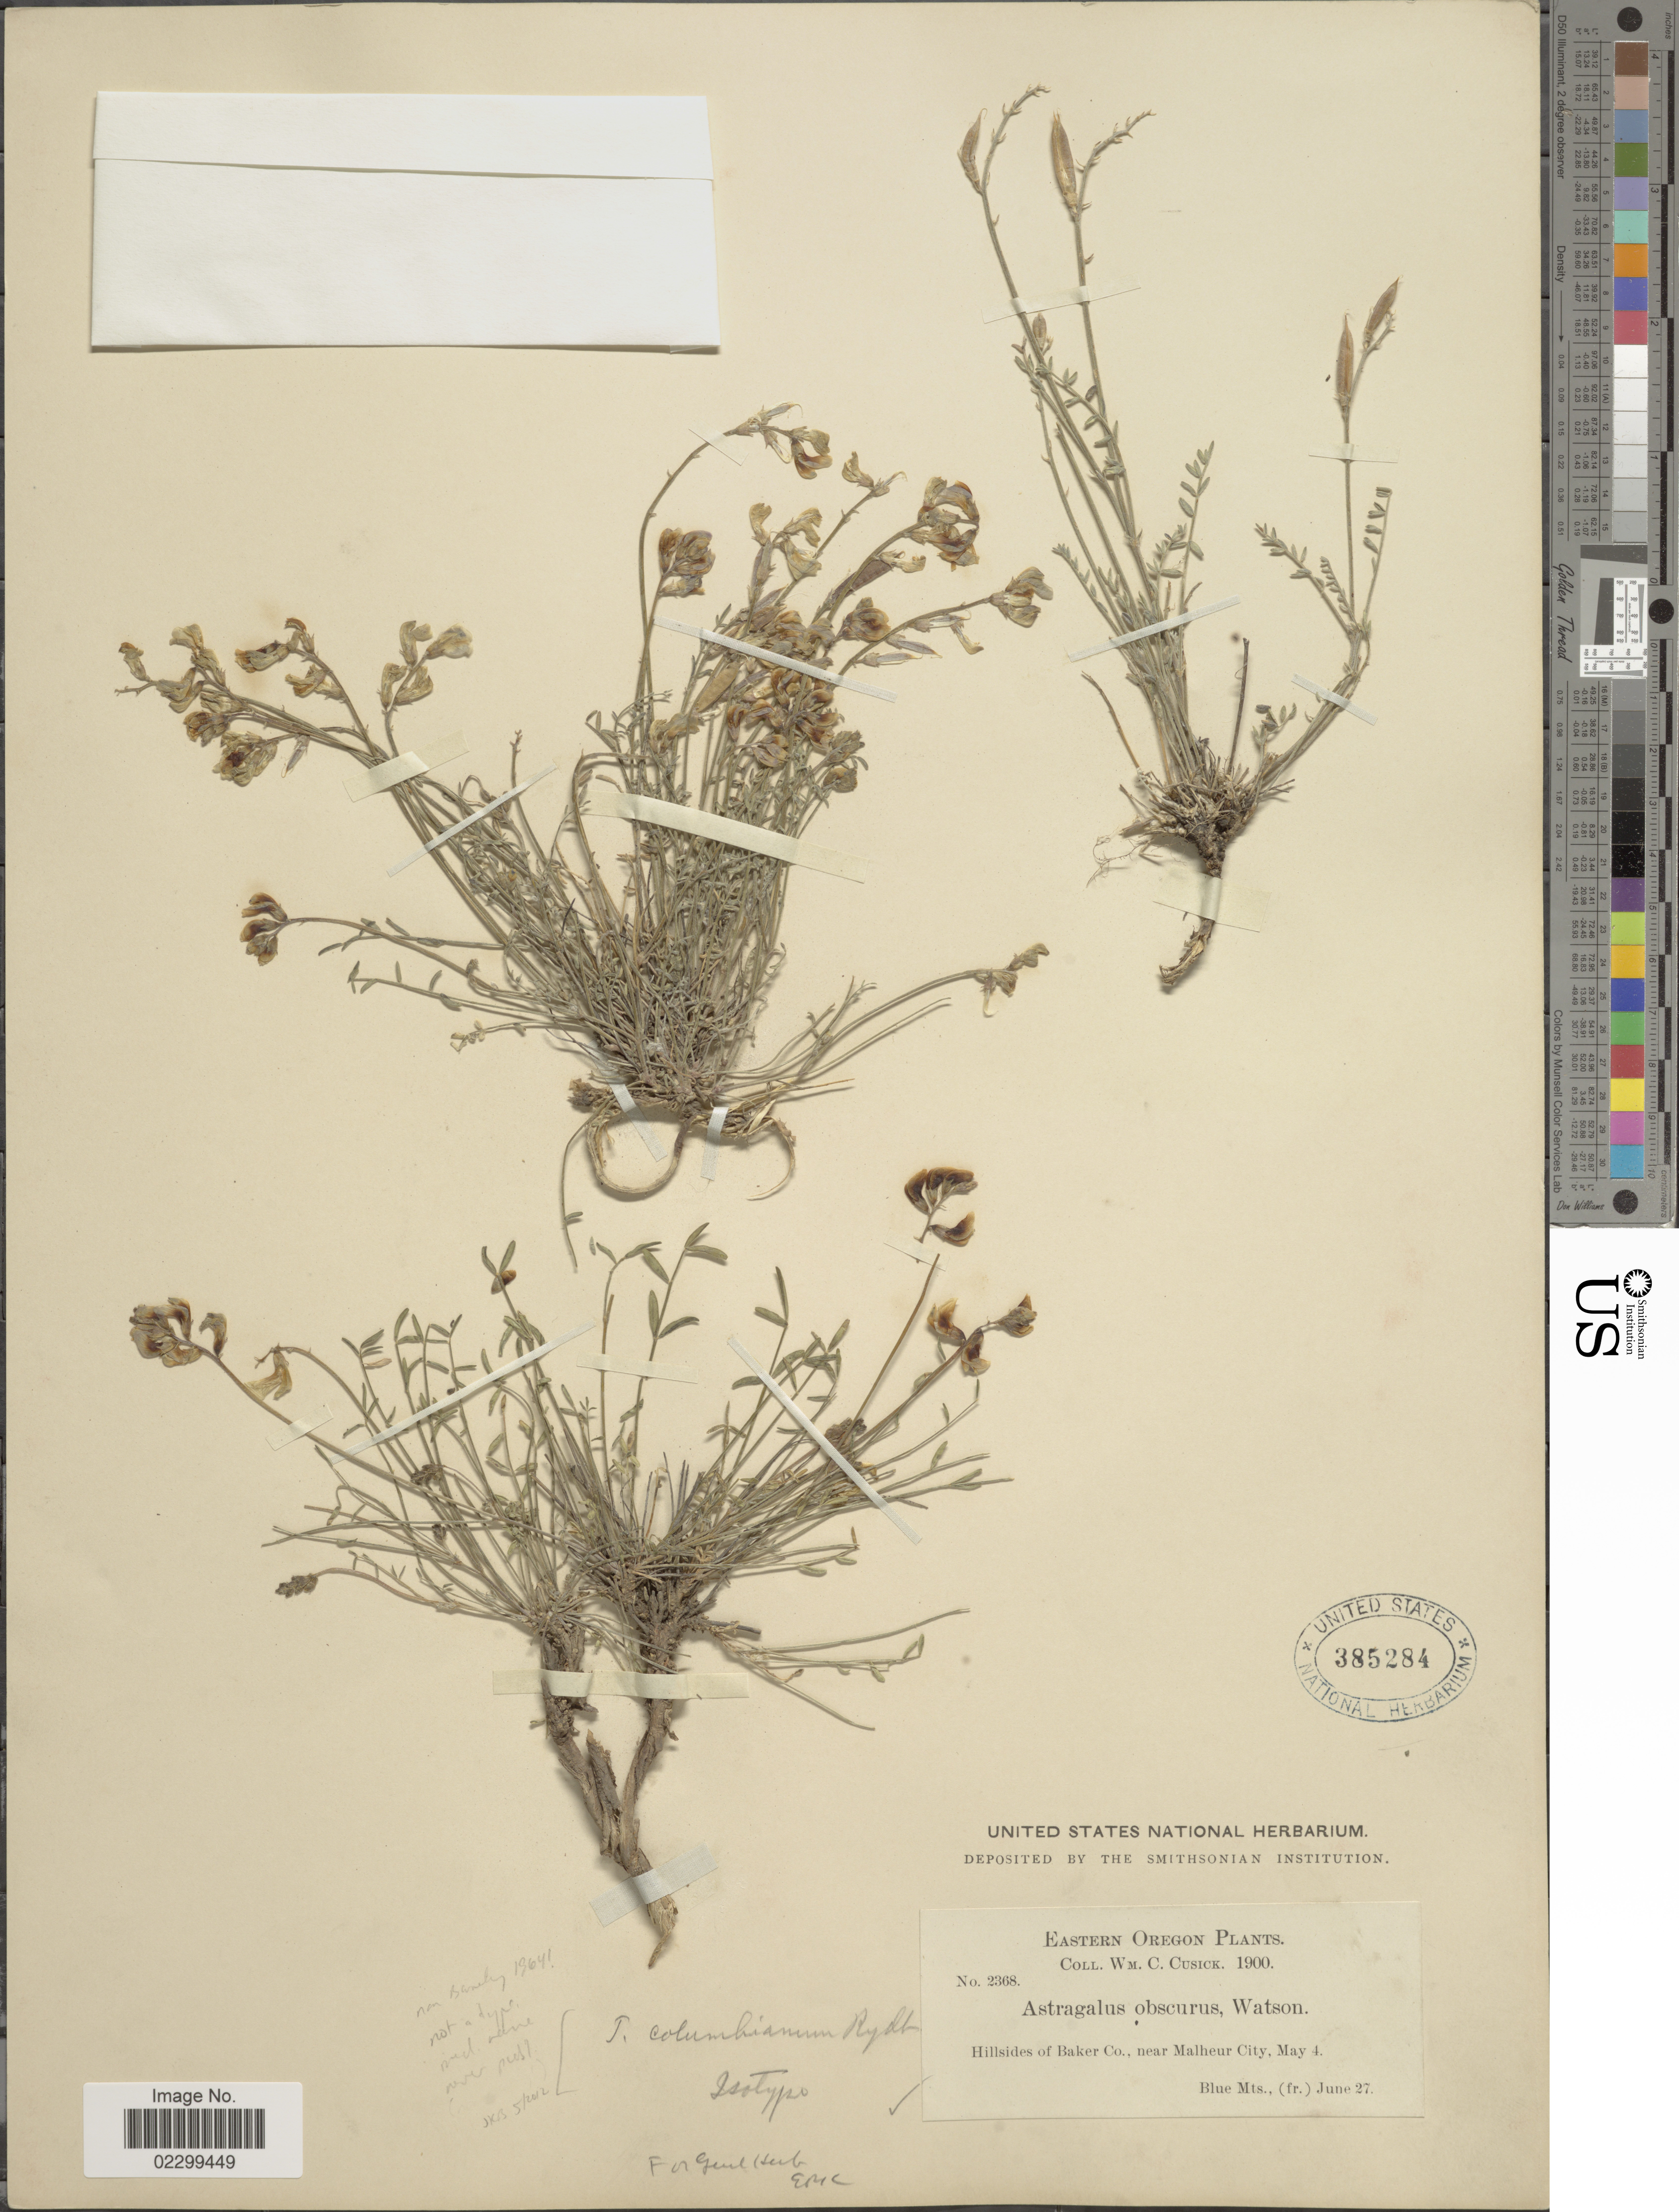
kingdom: Plantae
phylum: Tracheophyta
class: Magnoliopsida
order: Fabales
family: Fabaceae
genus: Astragalus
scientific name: Astragalus obscurus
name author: S. Watson in C. King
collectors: W. C. Cusick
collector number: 2368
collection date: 1900-06-27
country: United States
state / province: Oregon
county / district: Baker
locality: Eastern Oregon, Hillsides of Baker Co., near Malheur City.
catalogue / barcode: US 385284